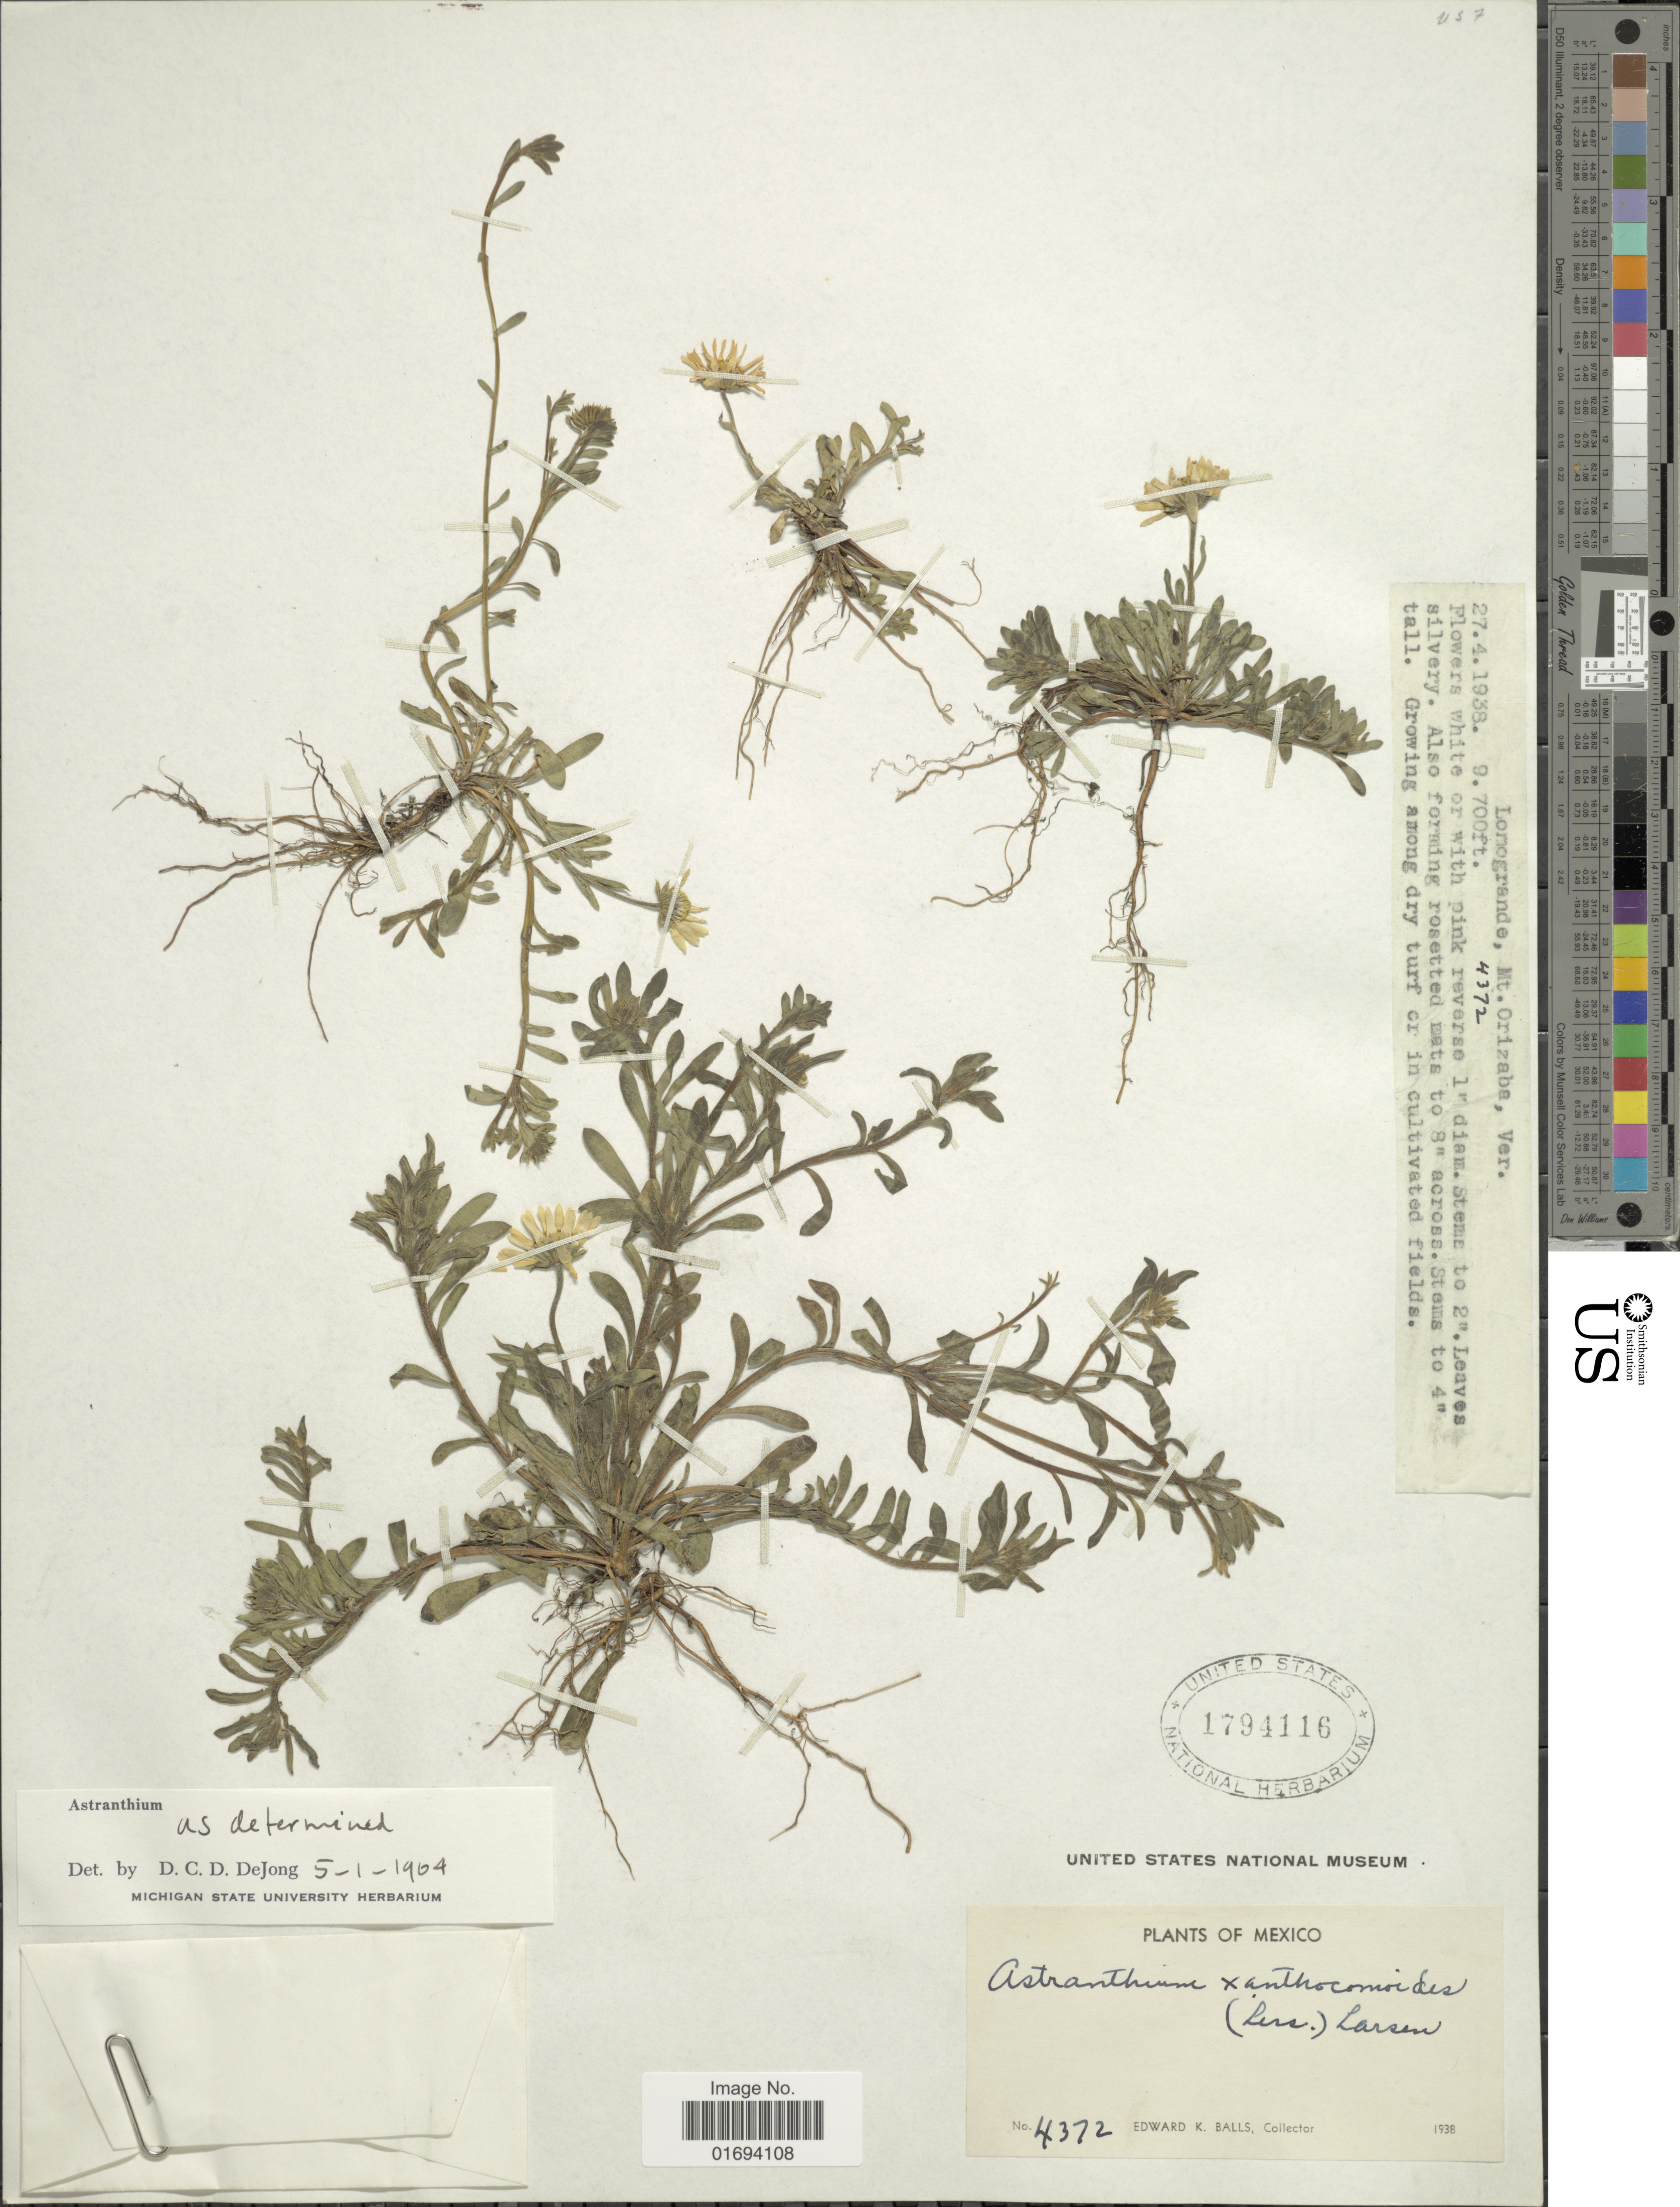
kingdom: Plantae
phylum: Tracheophyta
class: Magnoliopsida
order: Asterales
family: Asteraceae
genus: Astranthium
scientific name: Astranthium xanthocomoides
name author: (Less.) Larsen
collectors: E. K. Balls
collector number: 4372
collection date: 1938-04-27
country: Mexico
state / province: Veracruz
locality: Lomogrande, Mt. Orizaba, Ver.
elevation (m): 2957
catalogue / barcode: US 1794116